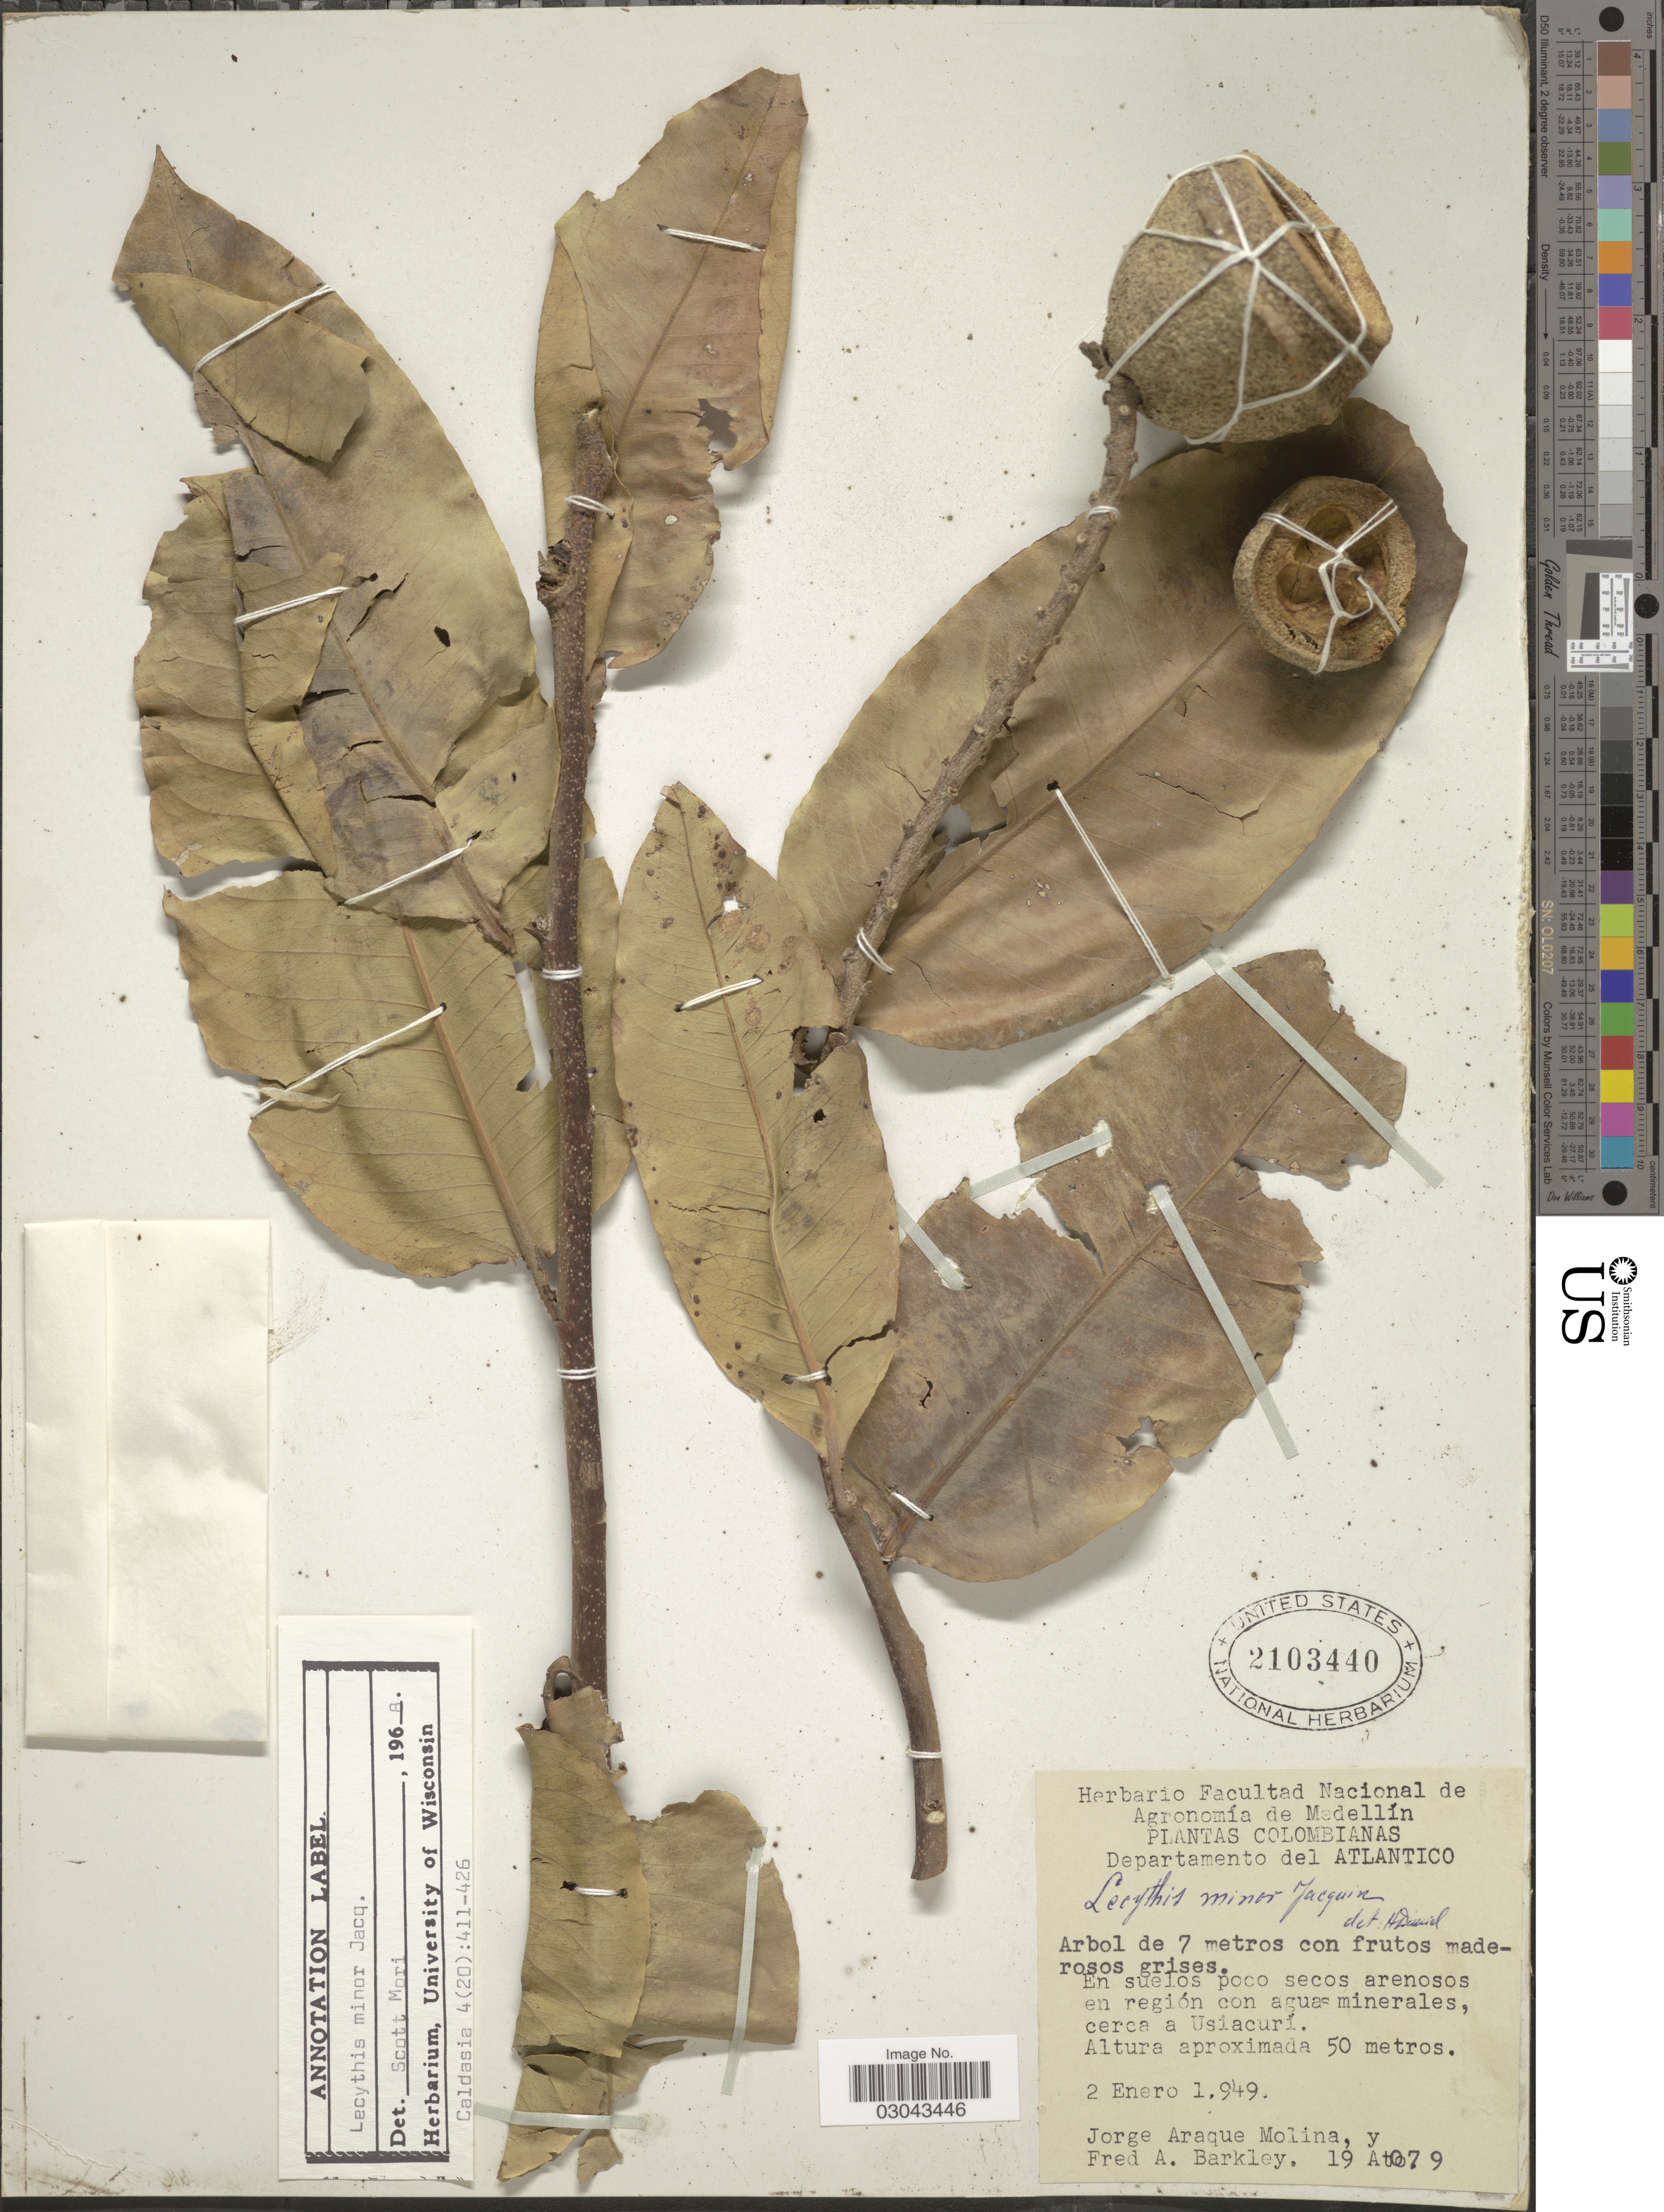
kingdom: Plantae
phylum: Tracheophyta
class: Magnoliopsida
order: Ericales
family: Lecythidaceae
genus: Lecythis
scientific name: Lecythis minor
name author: Jacq.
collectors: J. Araque Molina & F. A. Barkley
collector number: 19At079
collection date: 1949-01-02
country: Colombia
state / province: Atlántico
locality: Departamento del Atlantico, En suelos poco secos arenosos en región con aguas minerales, cerca a Usiacurí.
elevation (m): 50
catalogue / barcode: US 2103440